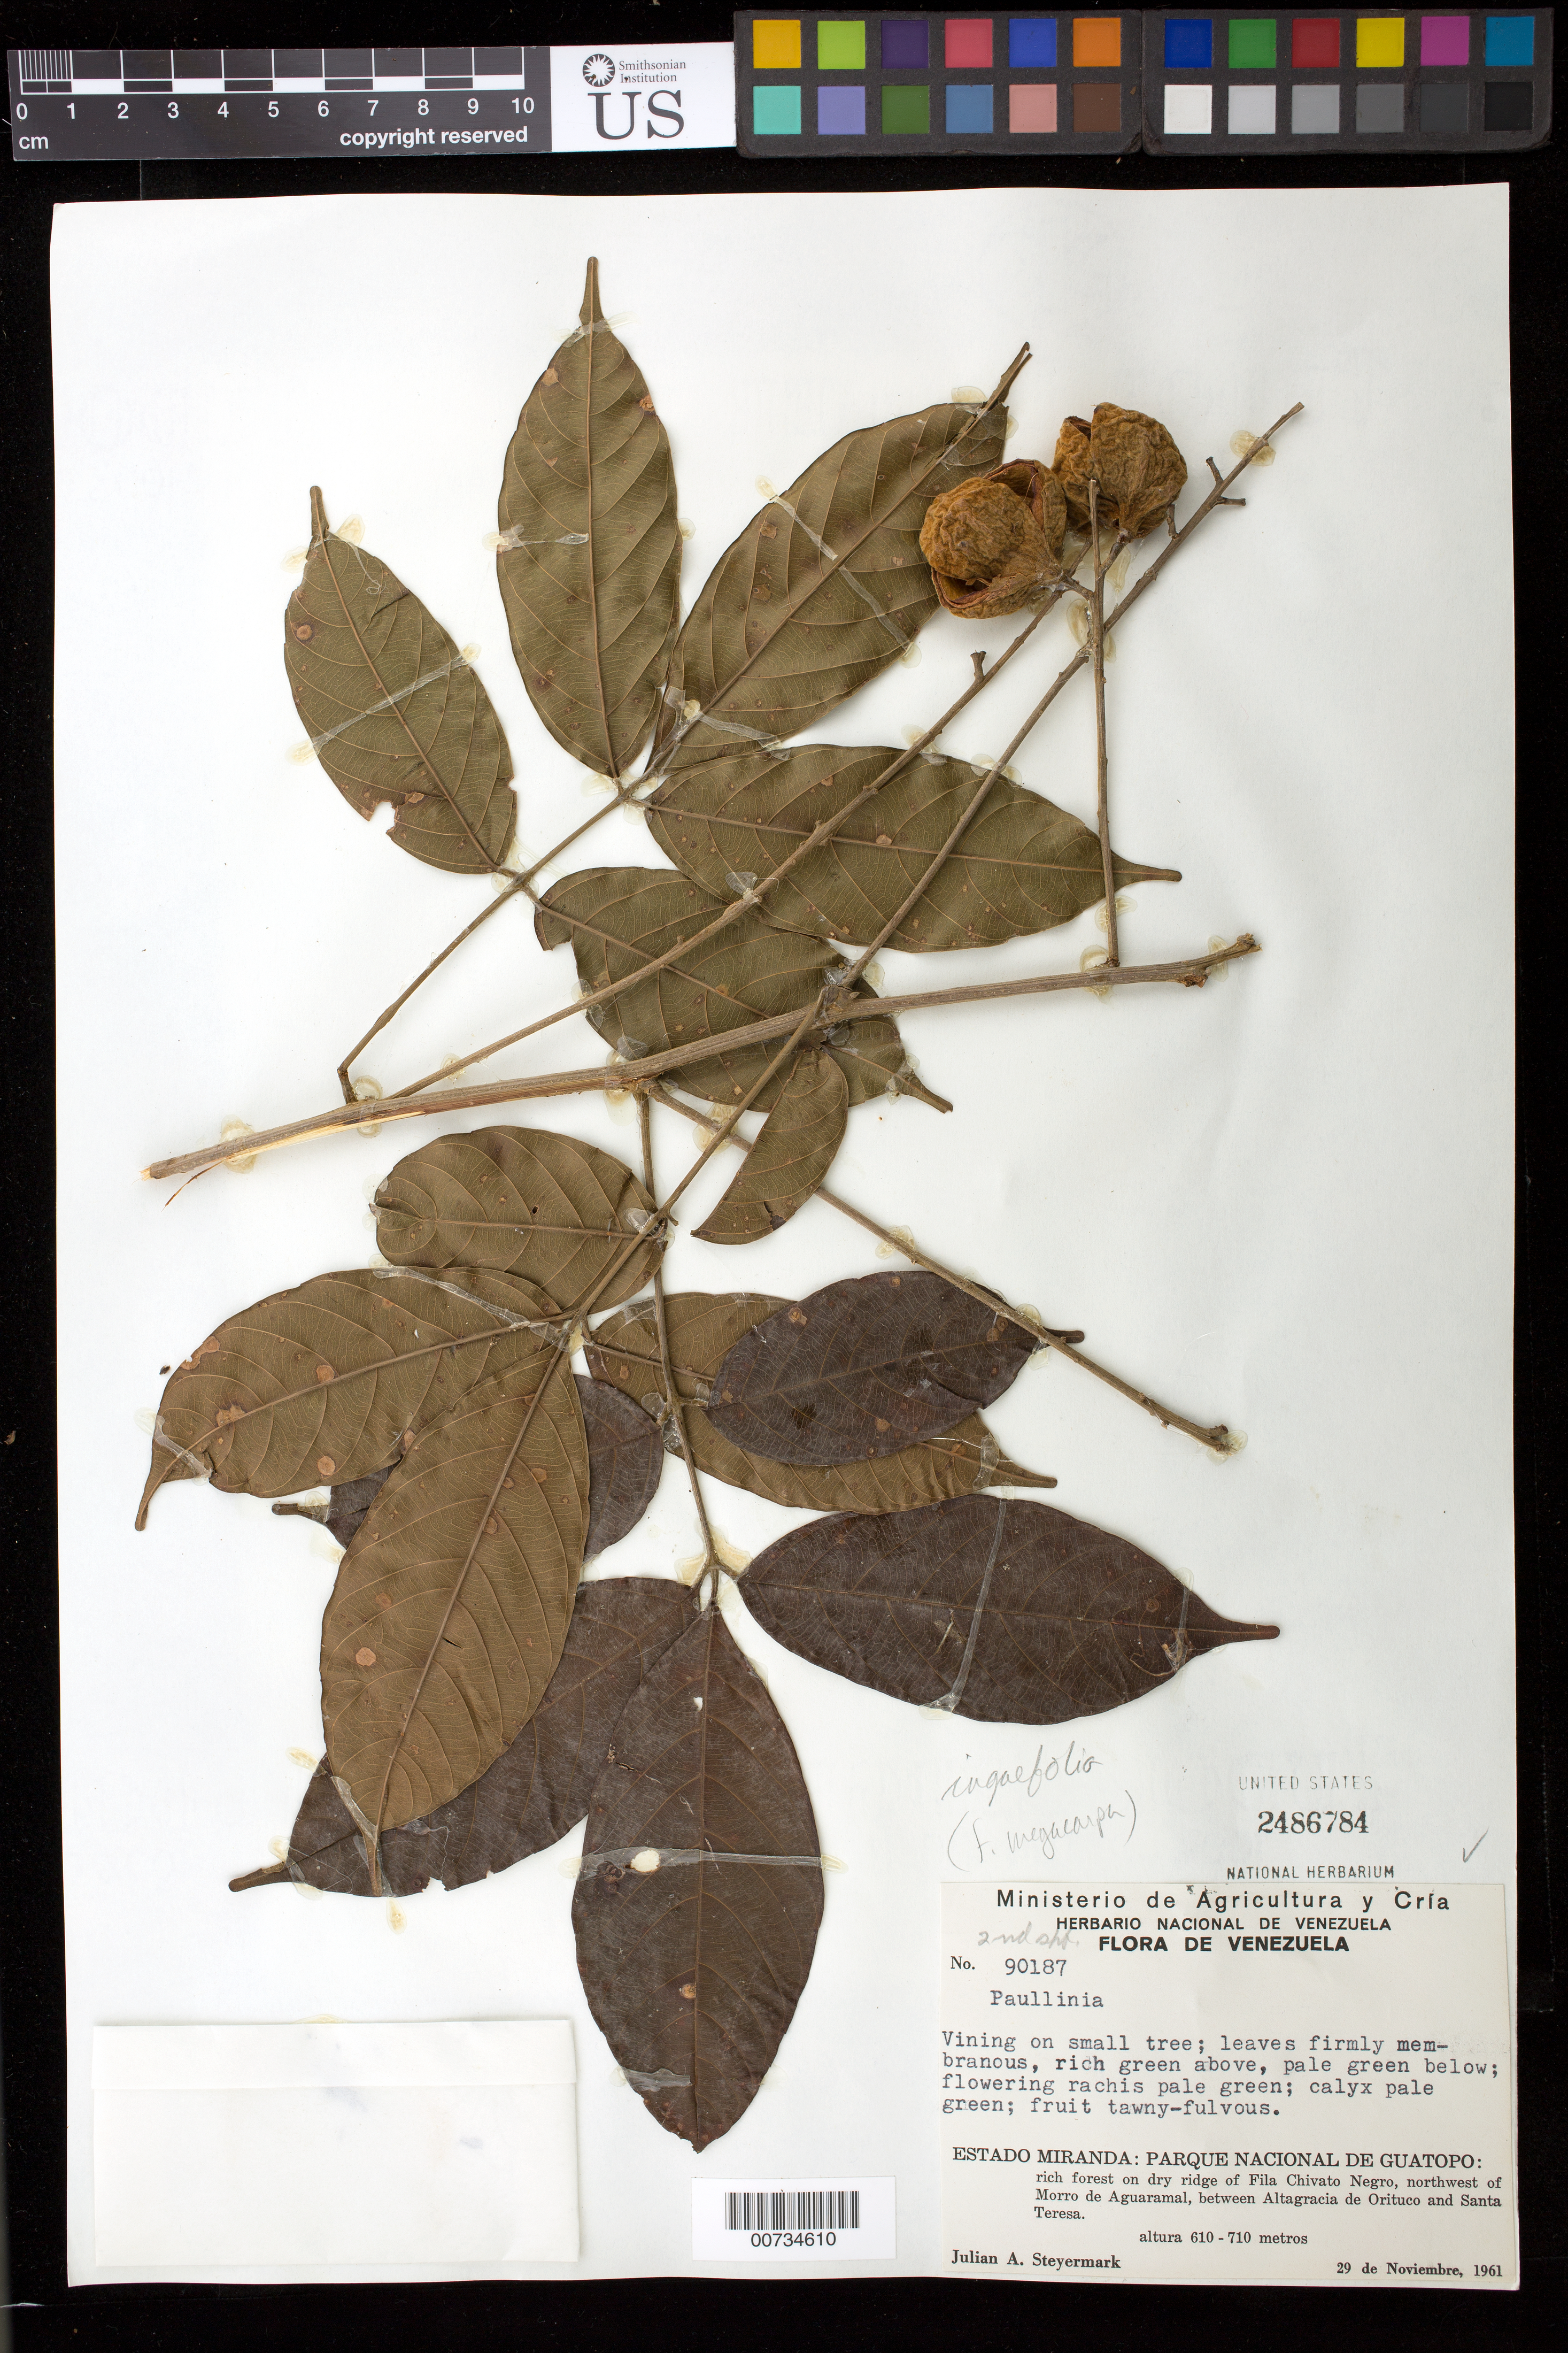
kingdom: Plantae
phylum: Tracheophyta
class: Magnoliopsida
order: Sapindales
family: Sapindaceae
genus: Paullinia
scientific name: Paullinia sp.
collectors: J. Steyermark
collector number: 90187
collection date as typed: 29 Nov 1961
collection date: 1961-11-29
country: Venezuela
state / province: Miranda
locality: Parque Nacional de Guatopo: Fila Chivato Negro, NW of Morro de Aguaramal, between Altagracia de Orituco and Santa Teresa.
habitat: Rich forest on dry ridge.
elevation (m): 610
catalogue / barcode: US 2486784